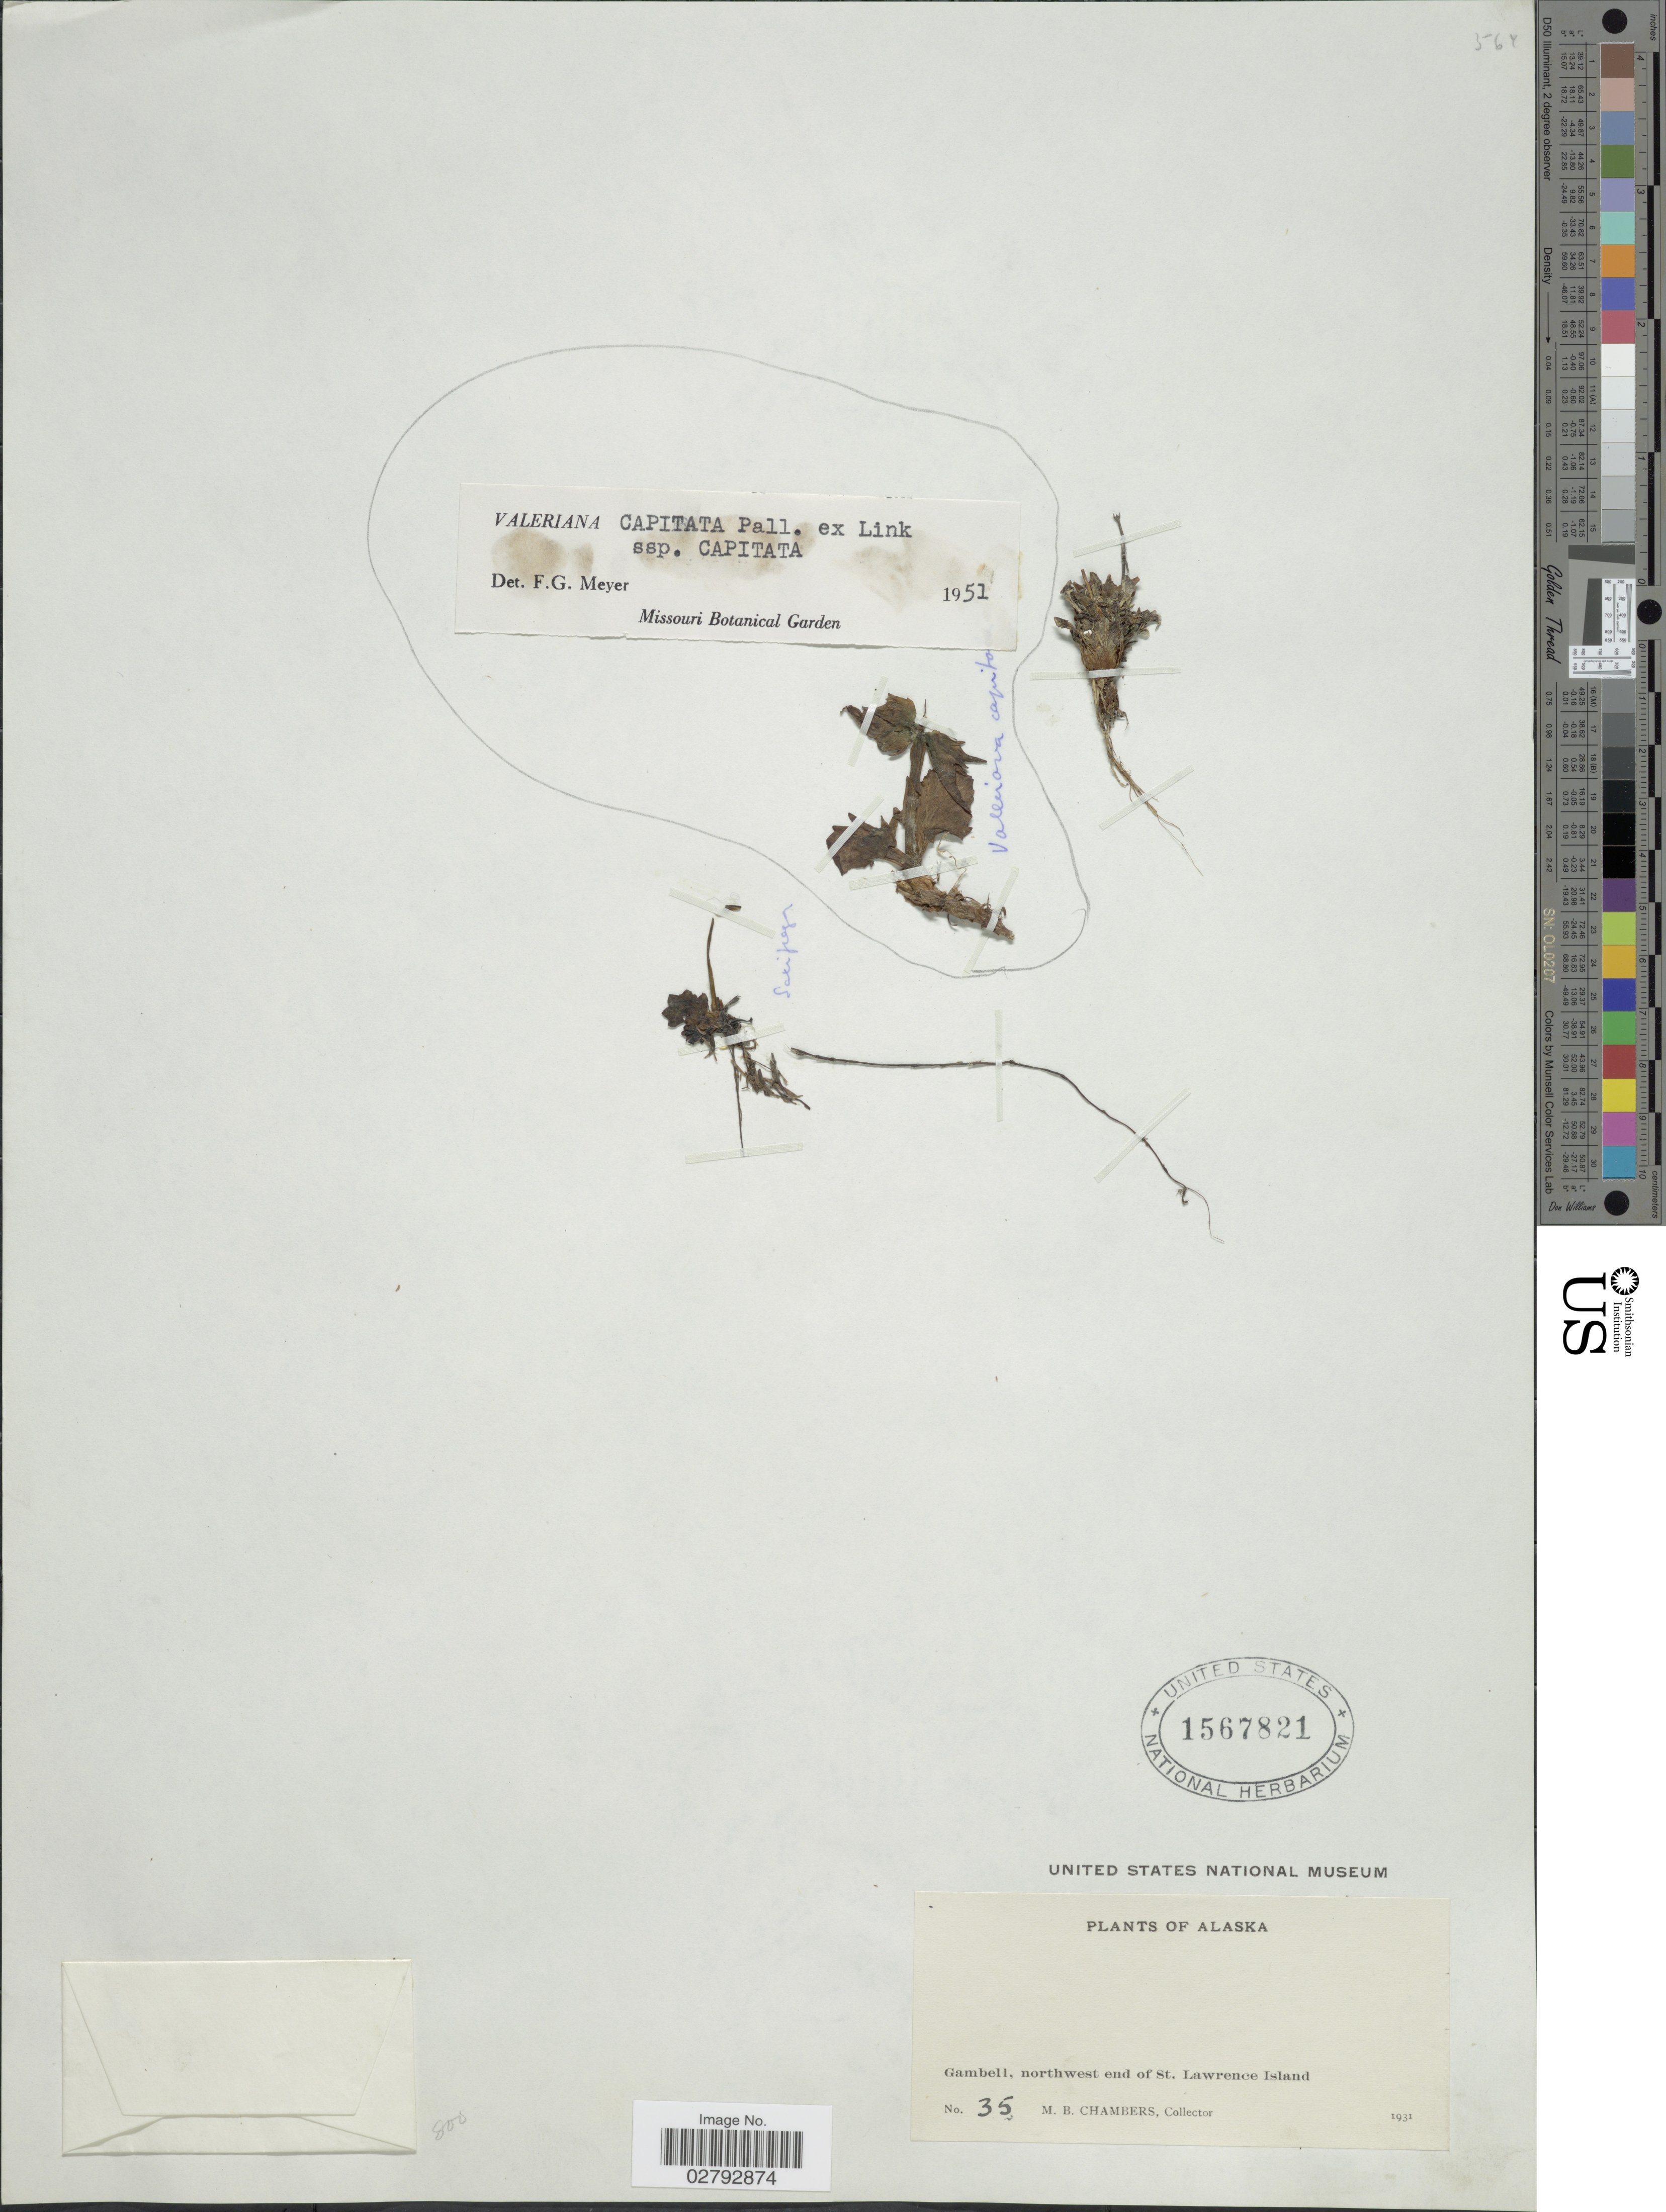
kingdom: Plantae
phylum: Tracheophyta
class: Magnoliopsida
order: Dipsacales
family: Caprifoliaceae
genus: Valeriana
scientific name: Valeriana capitata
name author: Link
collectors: M. Chambers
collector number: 35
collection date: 1931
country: United States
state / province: Alaska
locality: Gambell, northwest end of St. Lawrence Island.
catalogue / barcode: US 1567821